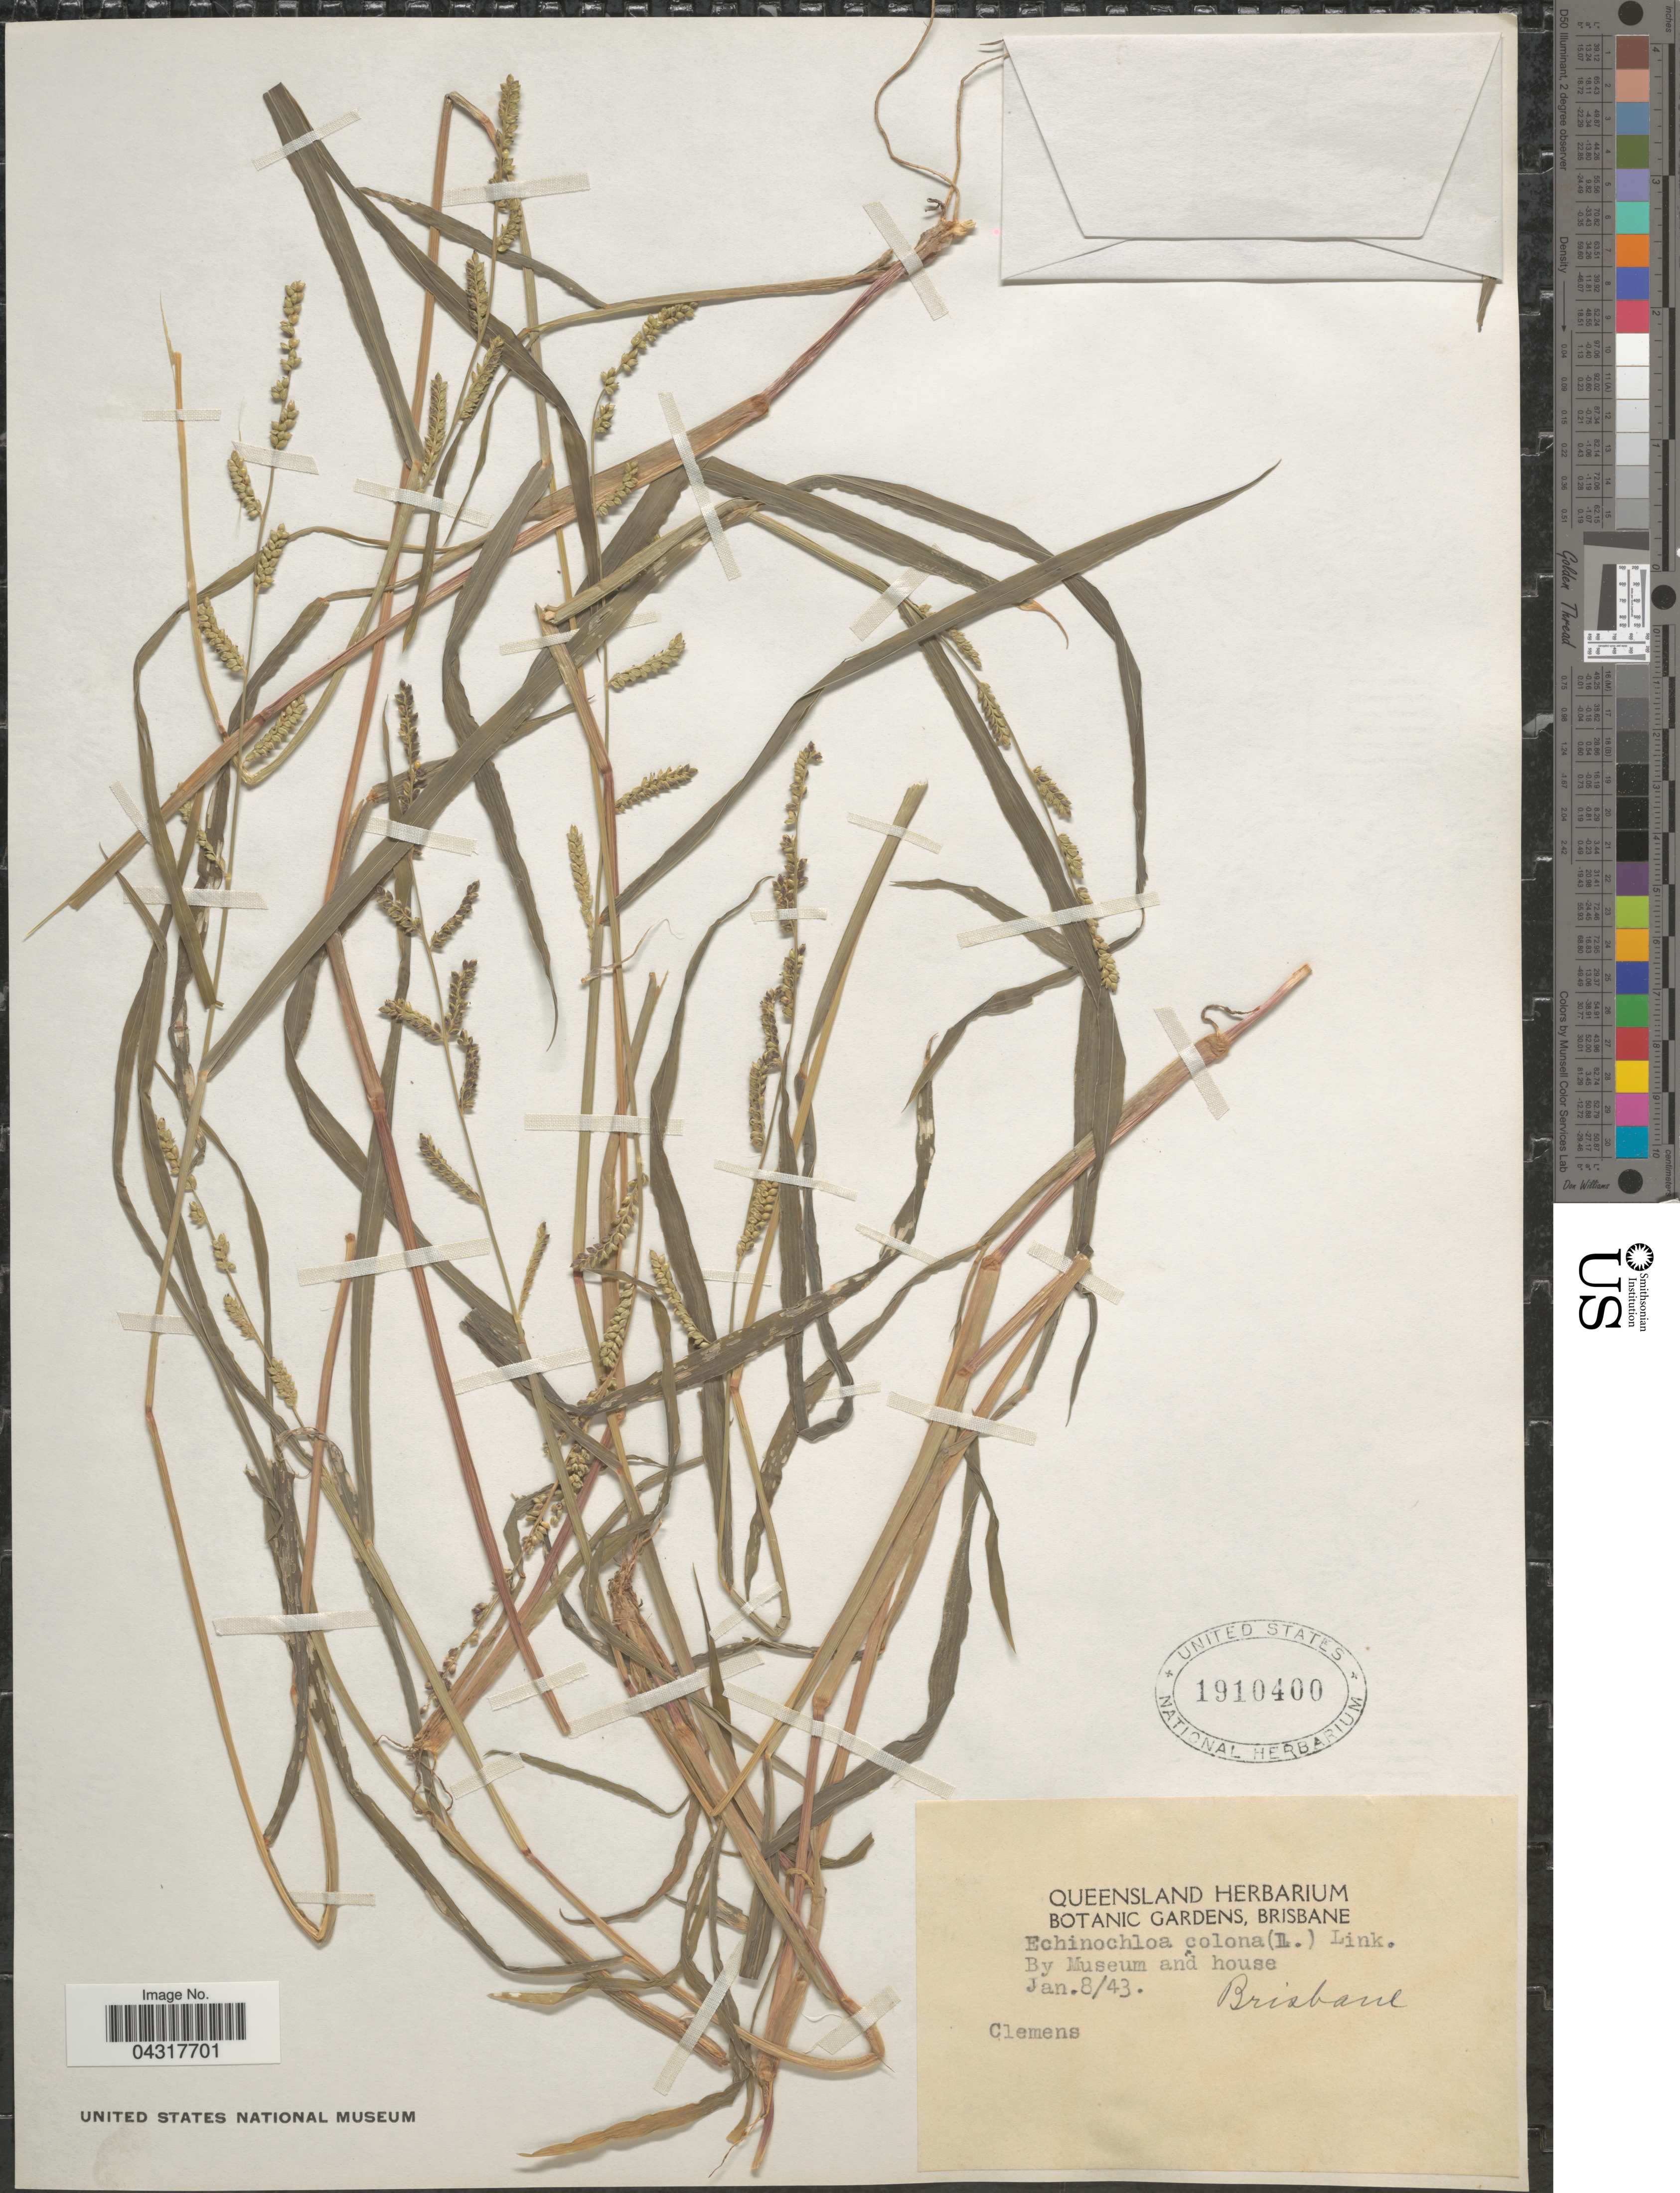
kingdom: Plantae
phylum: Tracheophyta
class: Liliopsida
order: Poales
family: Poaceae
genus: Echinochloa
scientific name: Echinochloa colona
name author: (L.) Link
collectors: -. Clemens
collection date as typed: Transcribed d/m/y: 8/1/43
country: Australia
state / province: Queensland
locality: By museum and house. Brisbane.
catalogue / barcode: US 1910400